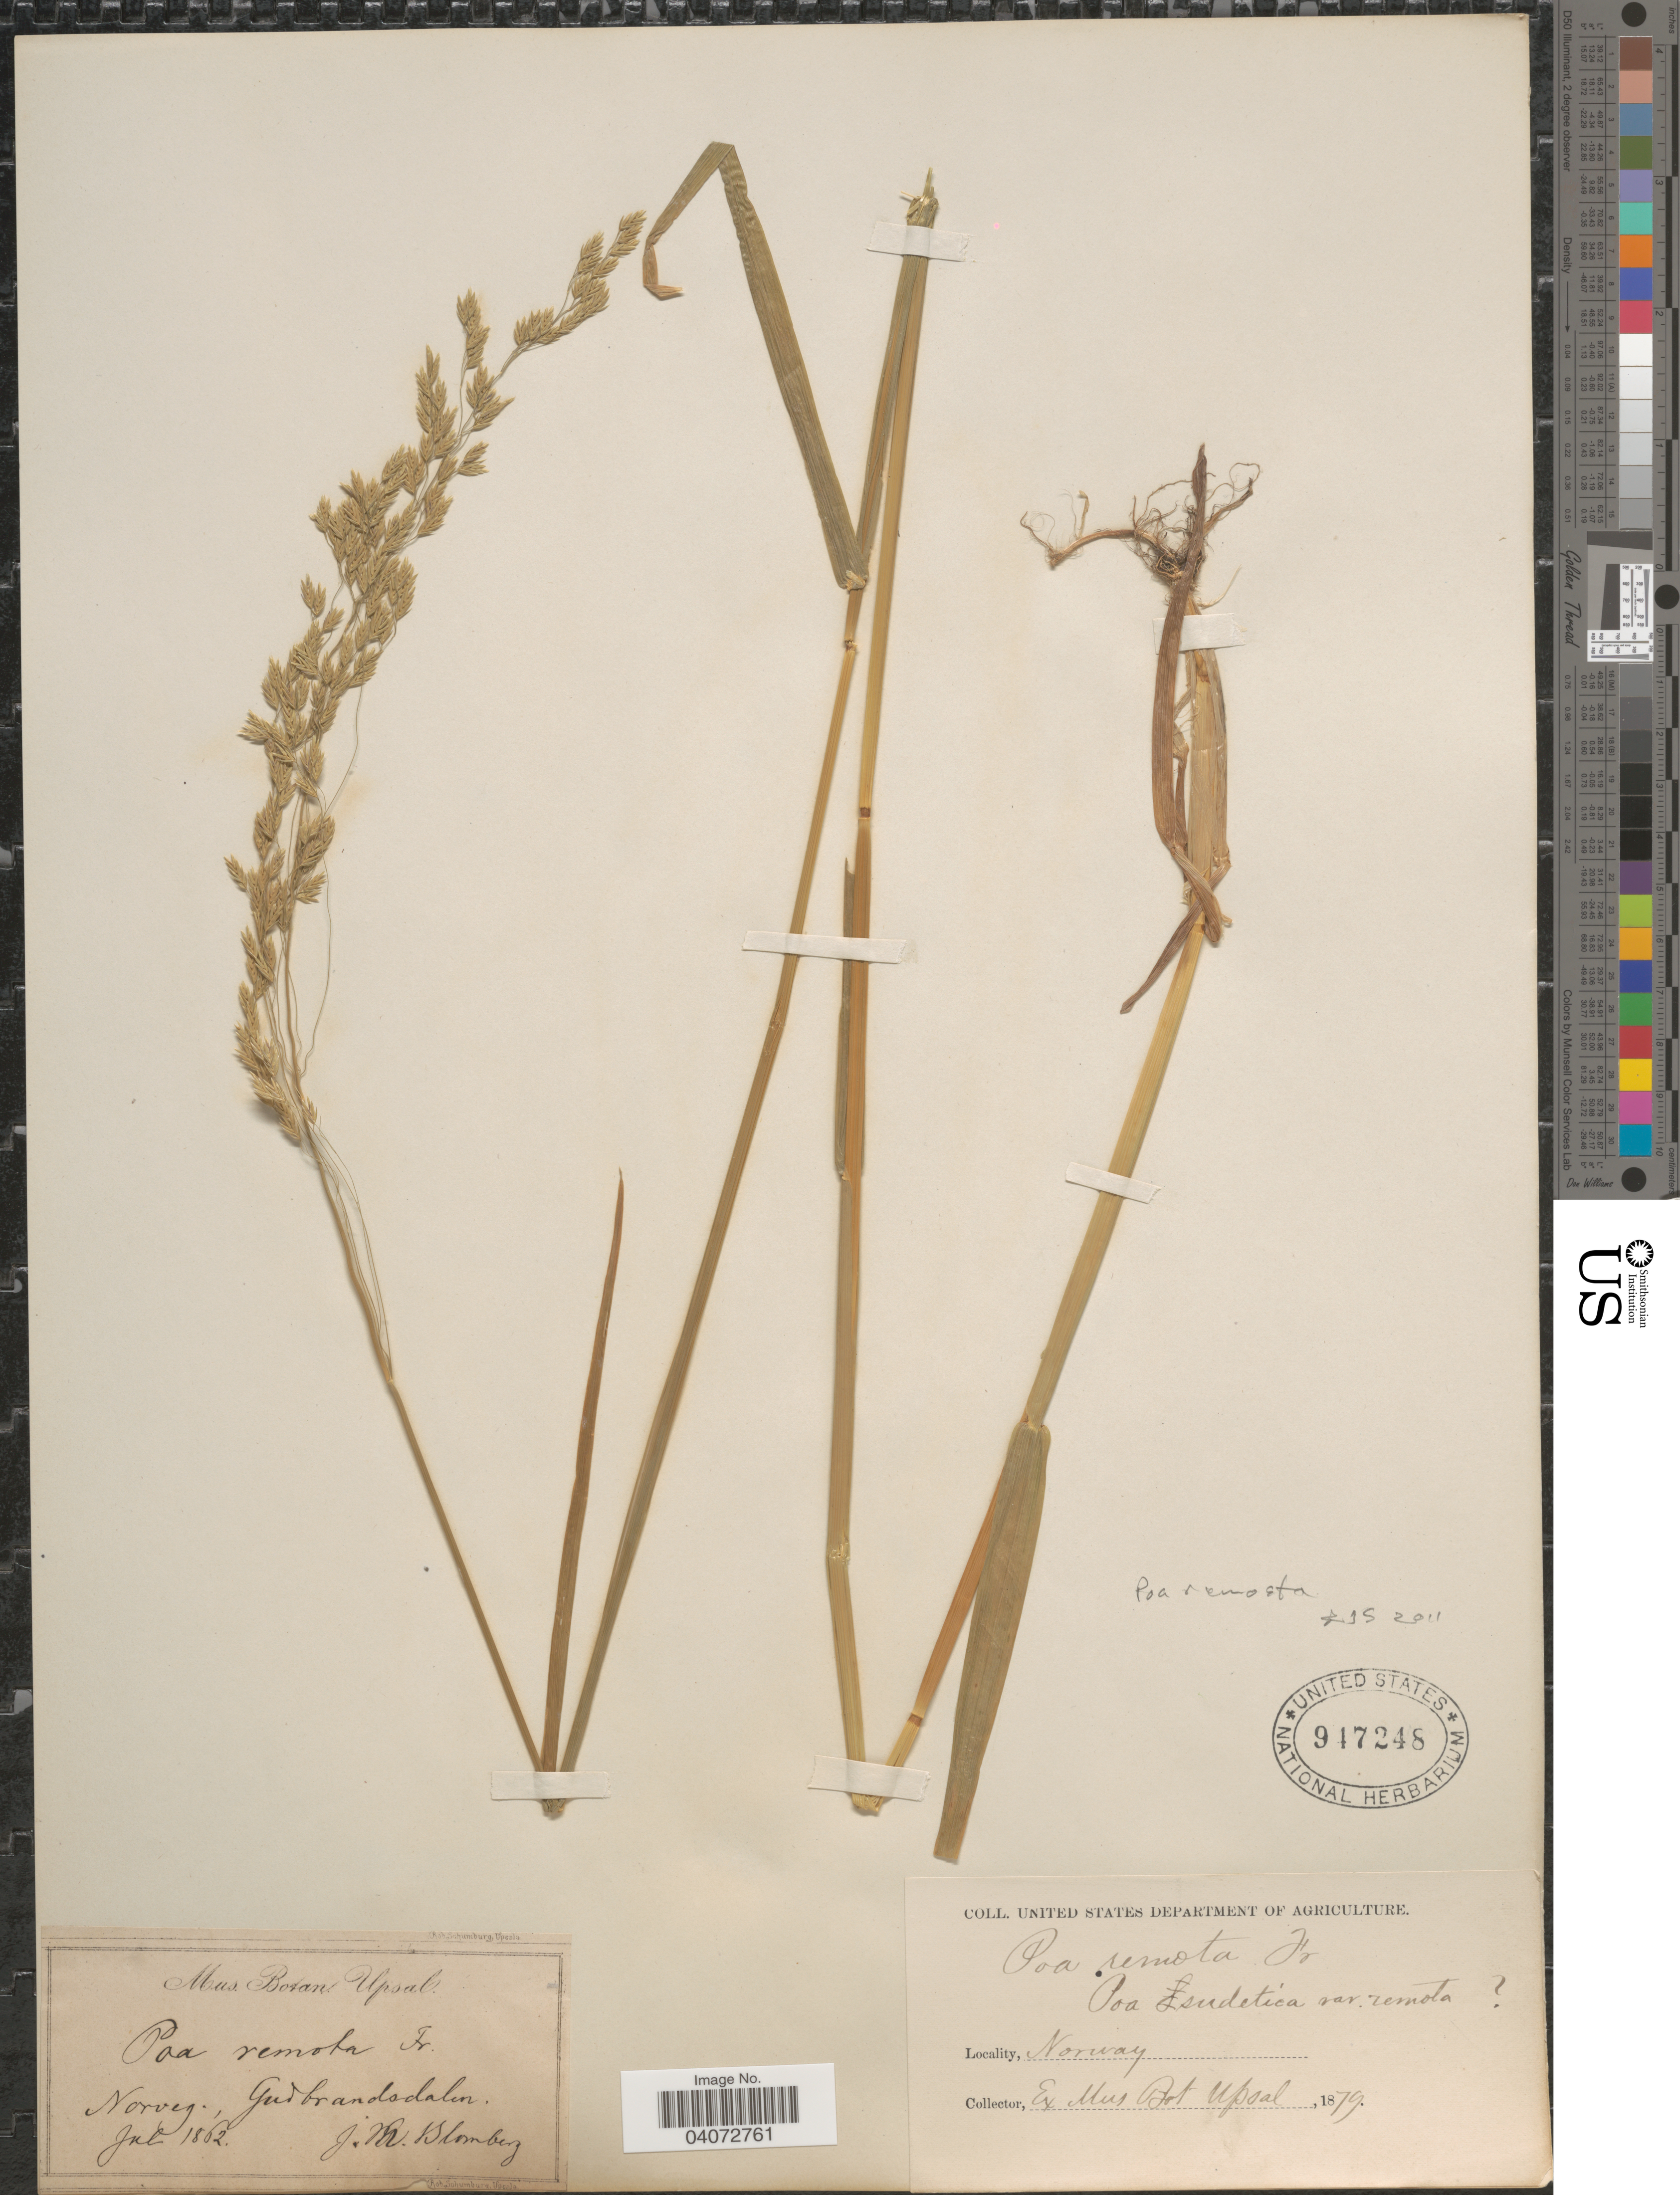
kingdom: Plantae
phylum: Tracheophyta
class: Liliopsida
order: Poales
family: Poaceae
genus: Poa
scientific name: Poa remota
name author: Forselles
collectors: J. Blomberg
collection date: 1862-07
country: Norway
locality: Gudbrandsdalen.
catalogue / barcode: US 947248